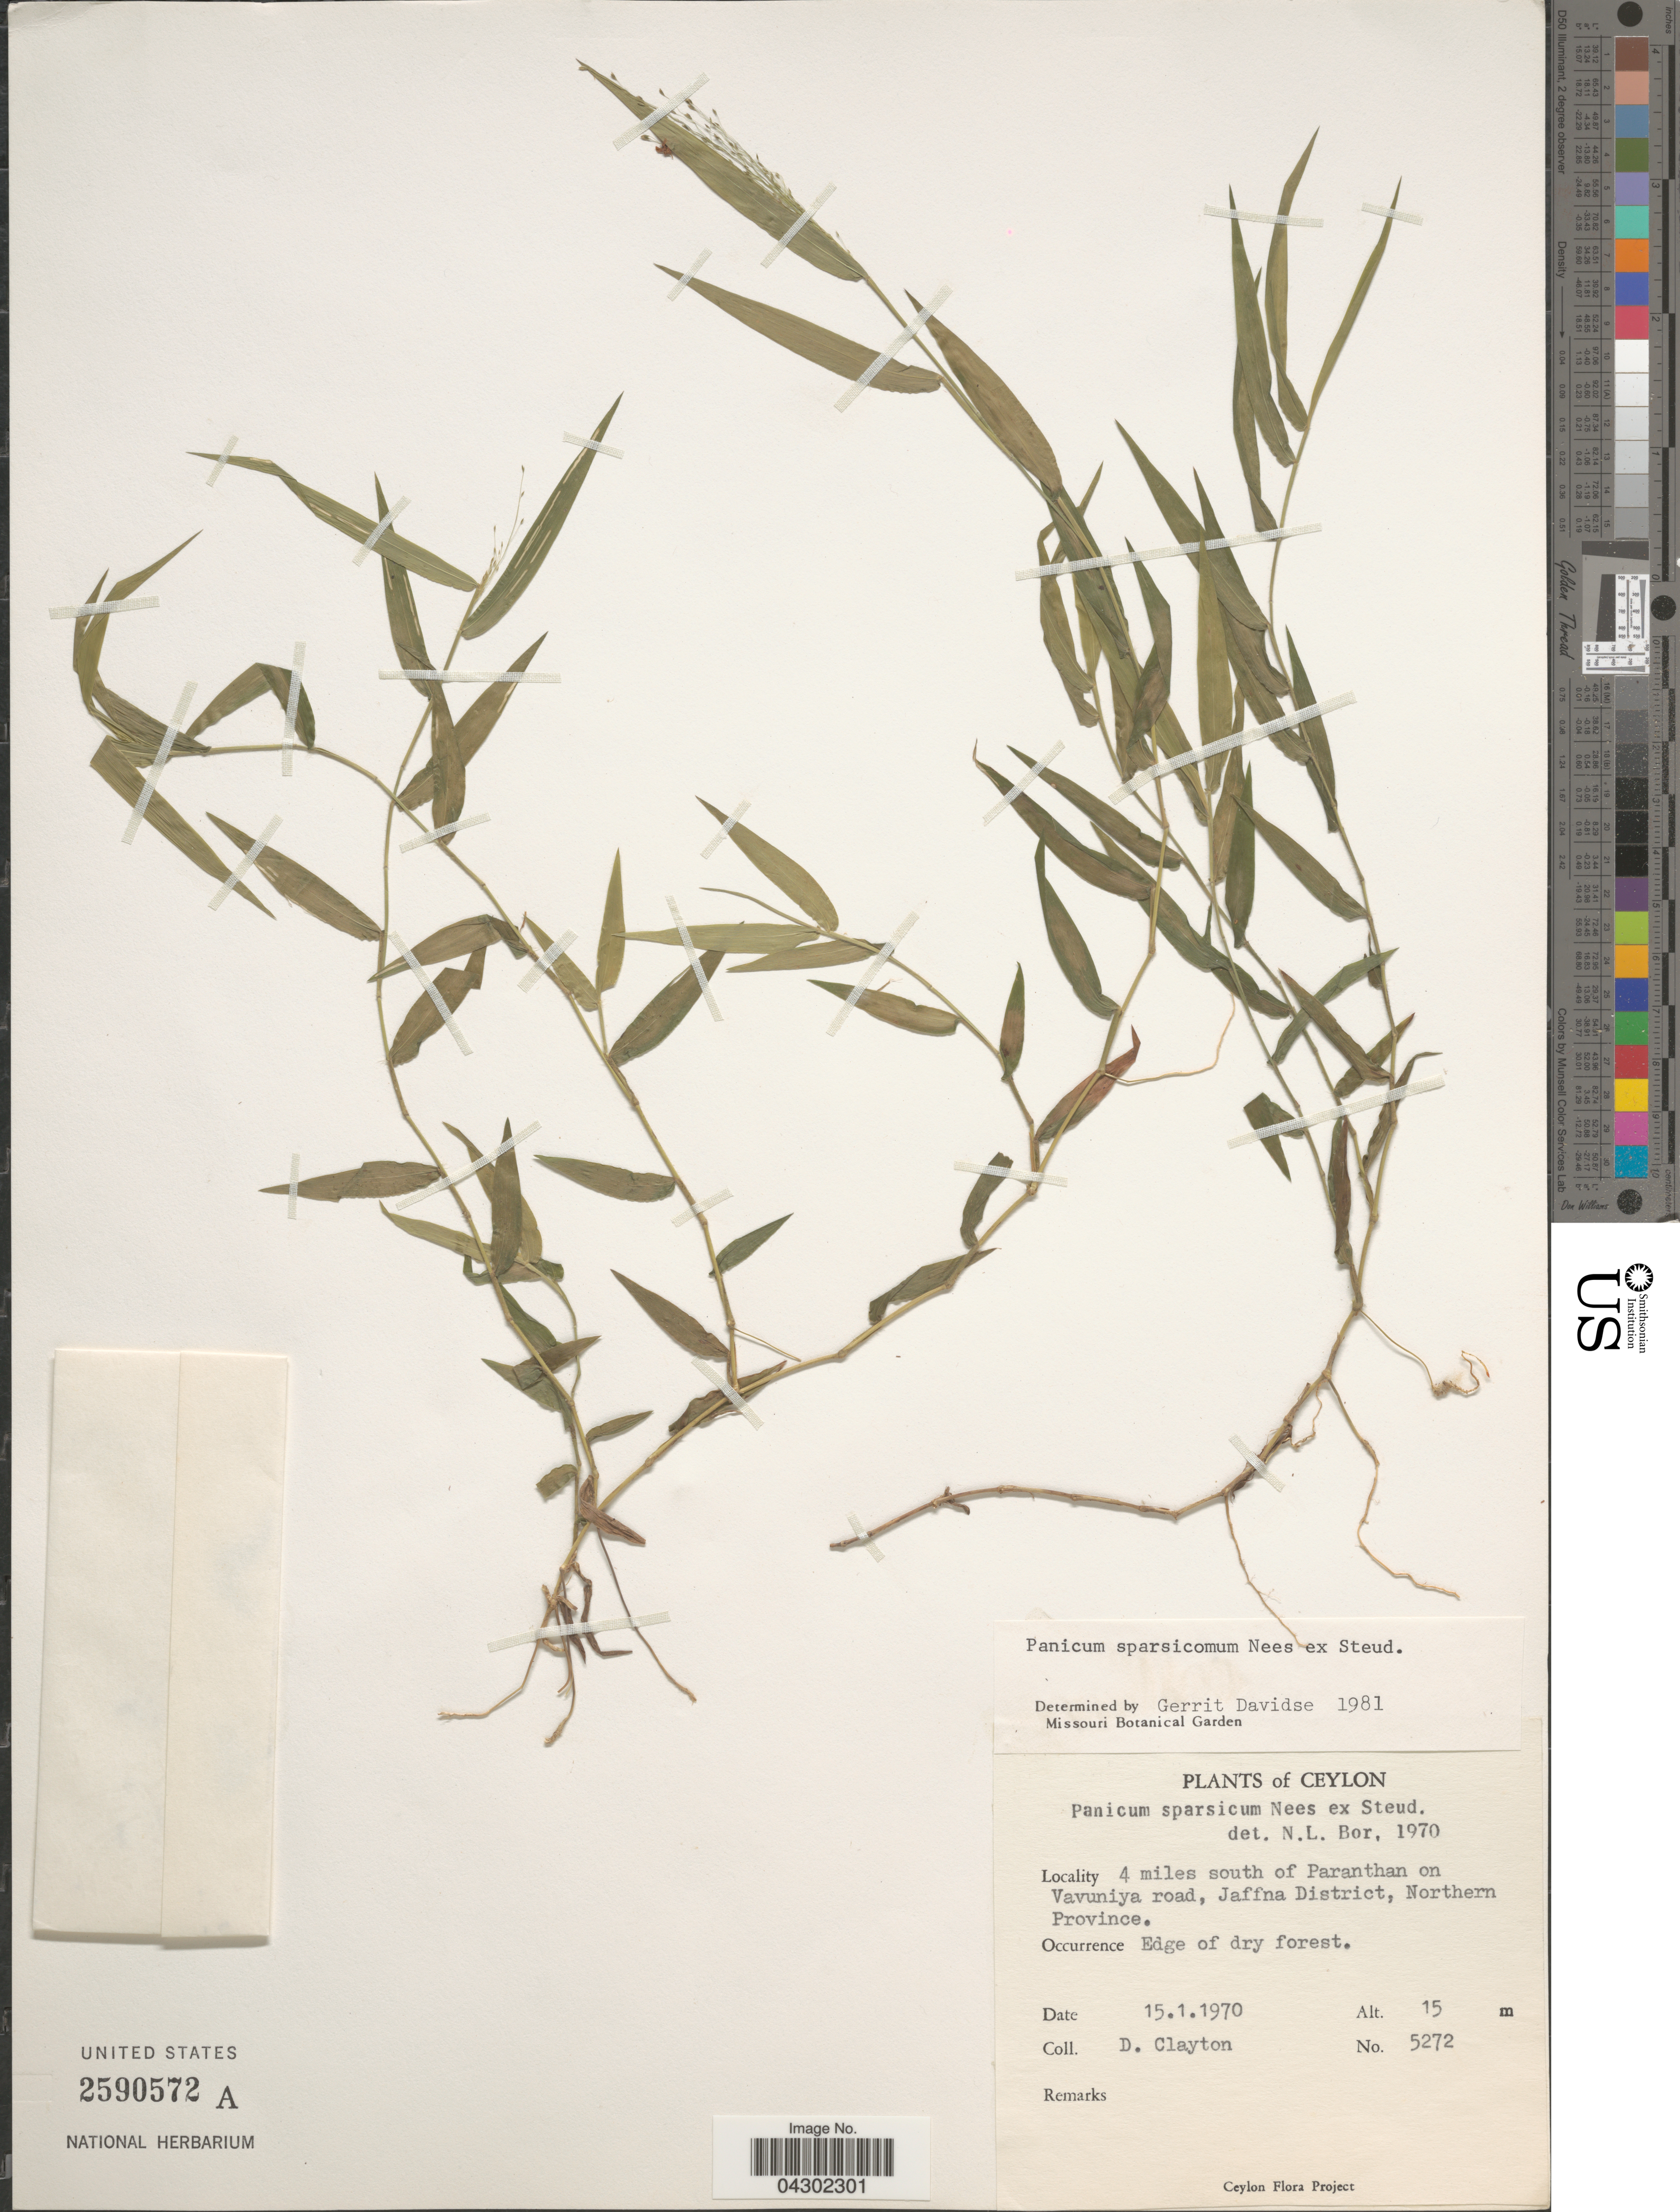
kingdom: Plantae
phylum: Tracheophyta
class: Liliopsida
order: Poales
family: Poaceae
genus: Panicum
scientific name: Panicum sparsicomum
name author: Nees ex Steud.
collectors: D. Clayton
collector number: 5272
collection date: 1970-01-15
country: Sri Lanka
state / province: Northern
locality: Ceylon. 4 miles south of Paranthan on Vavuniya road, Jaffna District.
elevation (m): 15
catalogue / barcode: US 2590572A